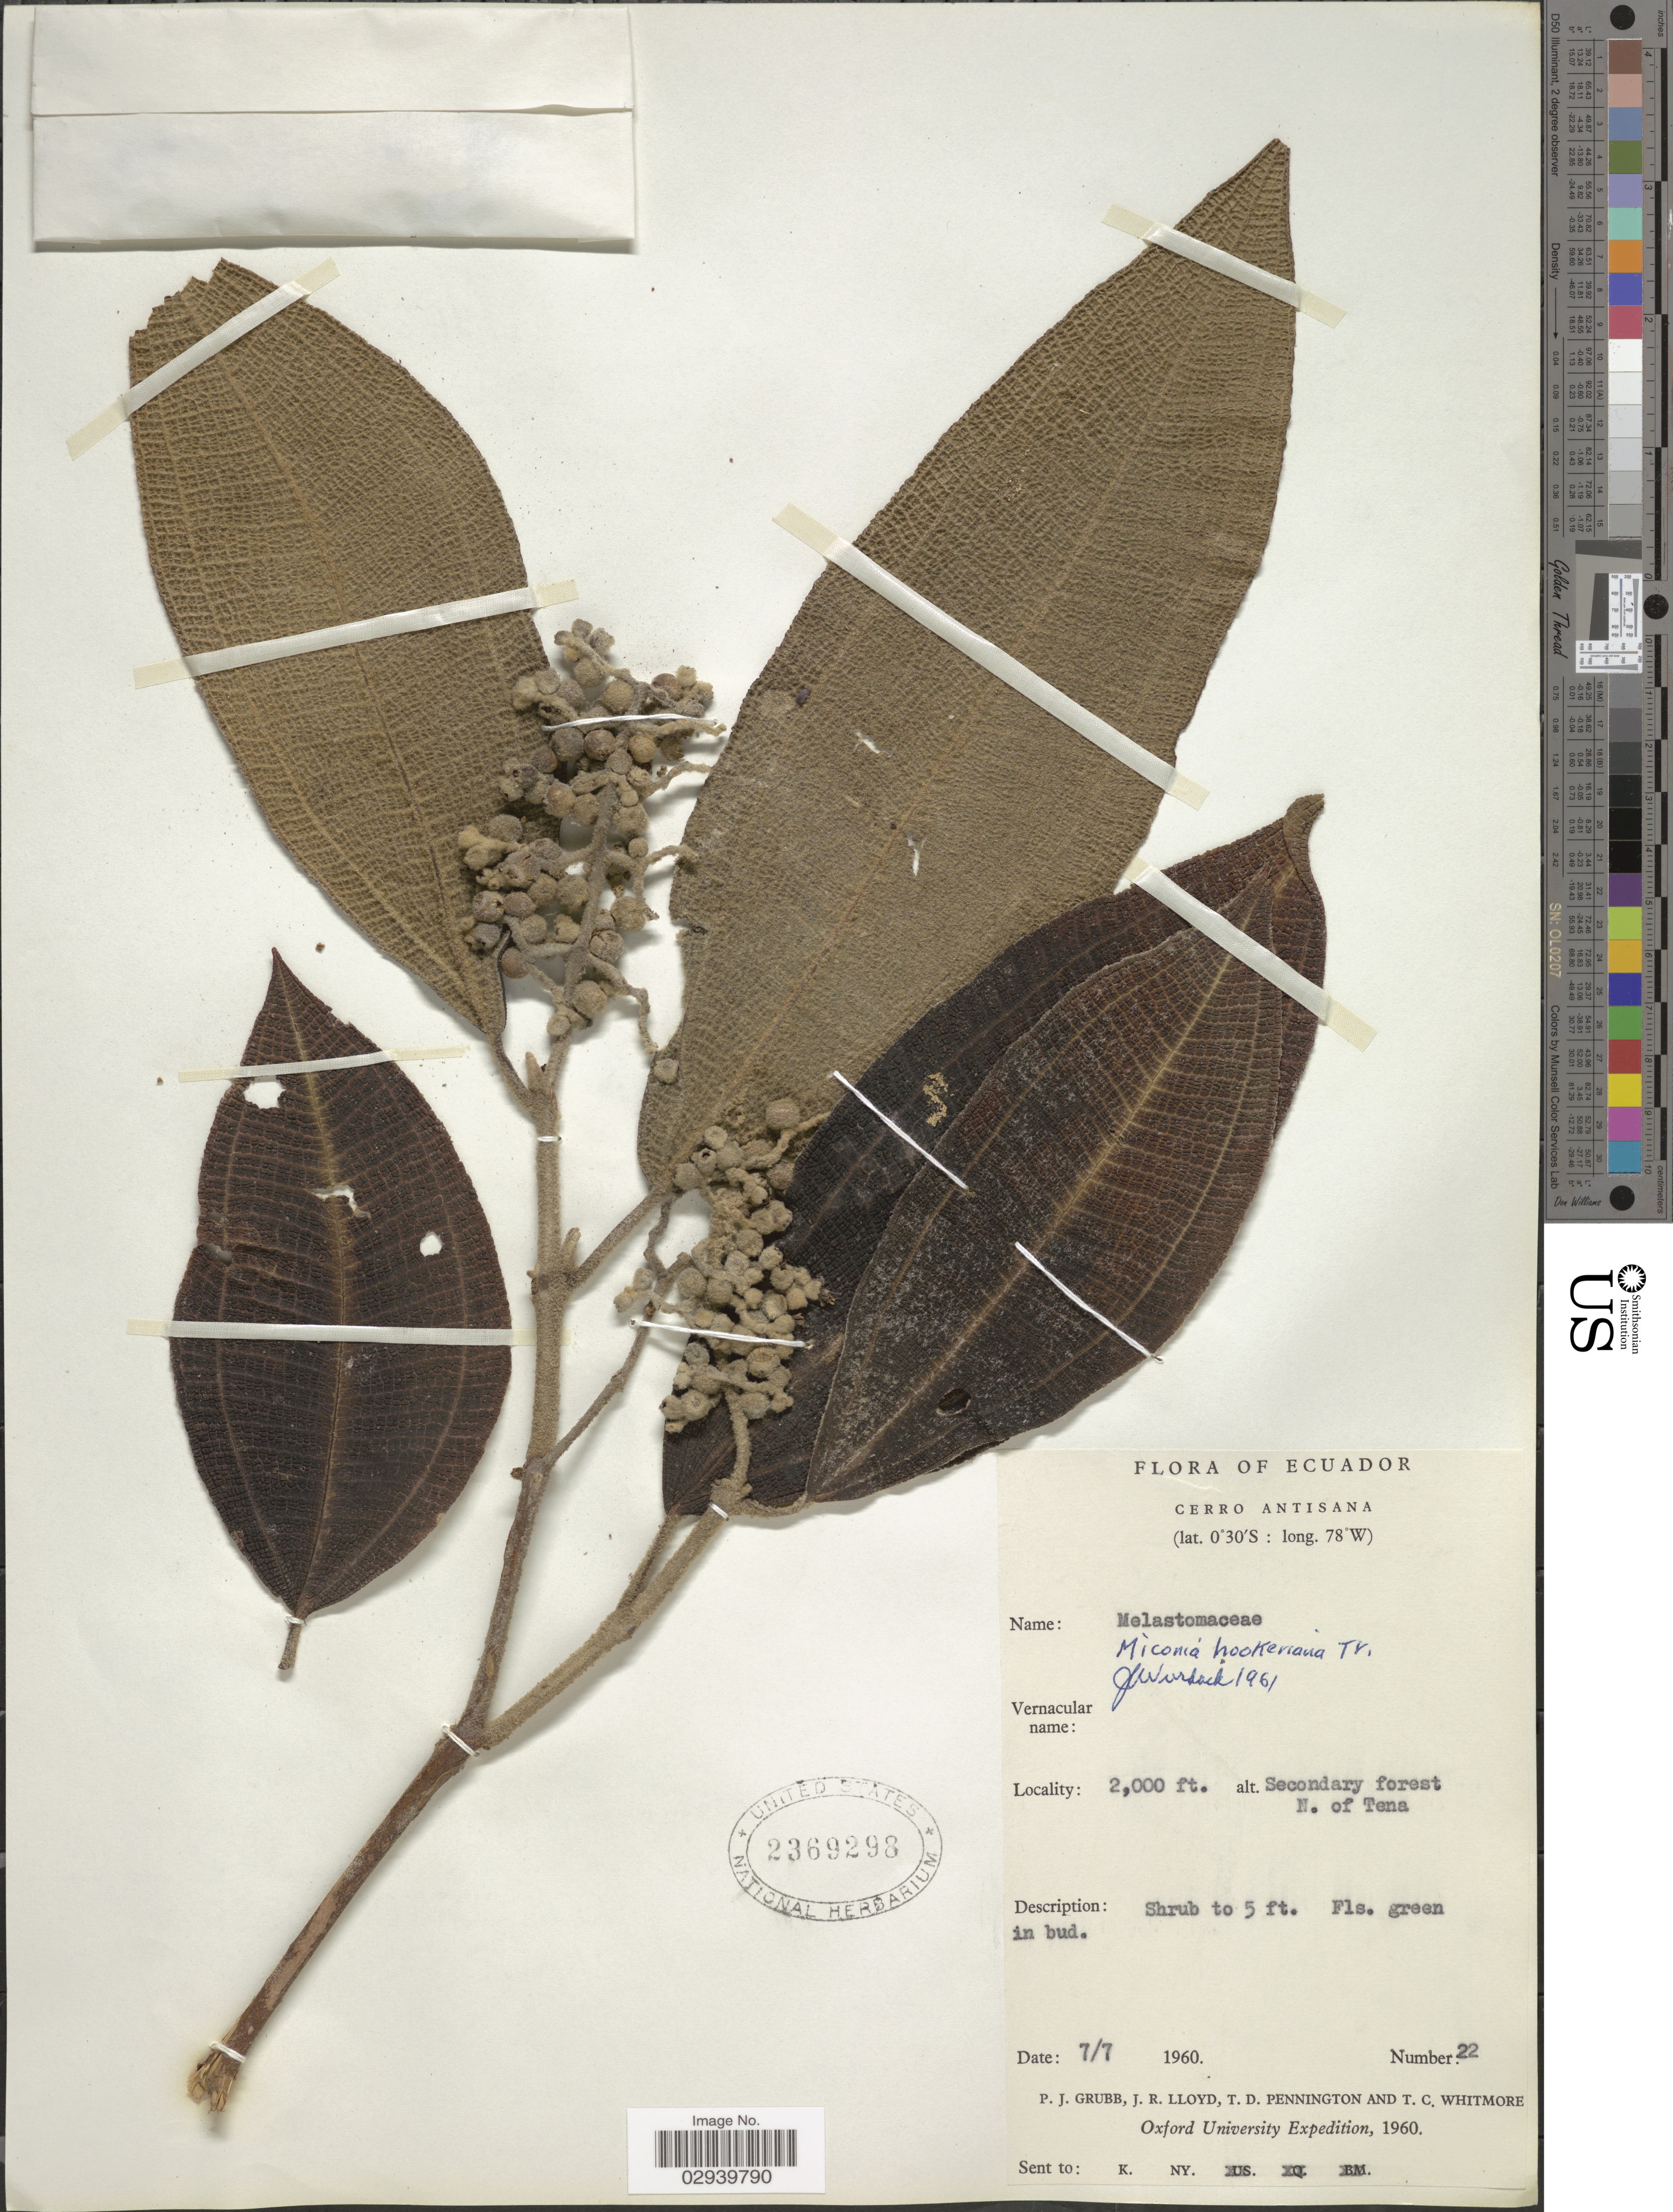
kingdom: Plantae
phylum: Tracheophyta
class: Magnoliopsida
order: Myrtales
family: Melastomataceae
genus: Miconia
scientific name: Miconia hookeriana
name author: Triana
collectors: P. J. Grubb, J. R. Lloyd, T. D. Pennington & T. C. Whitmore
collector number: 22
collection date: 1960-07-07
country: Ecuador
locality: Cerro Antisana. Secondary forest N. of Tena.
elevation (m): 610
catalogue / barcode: US 2369298